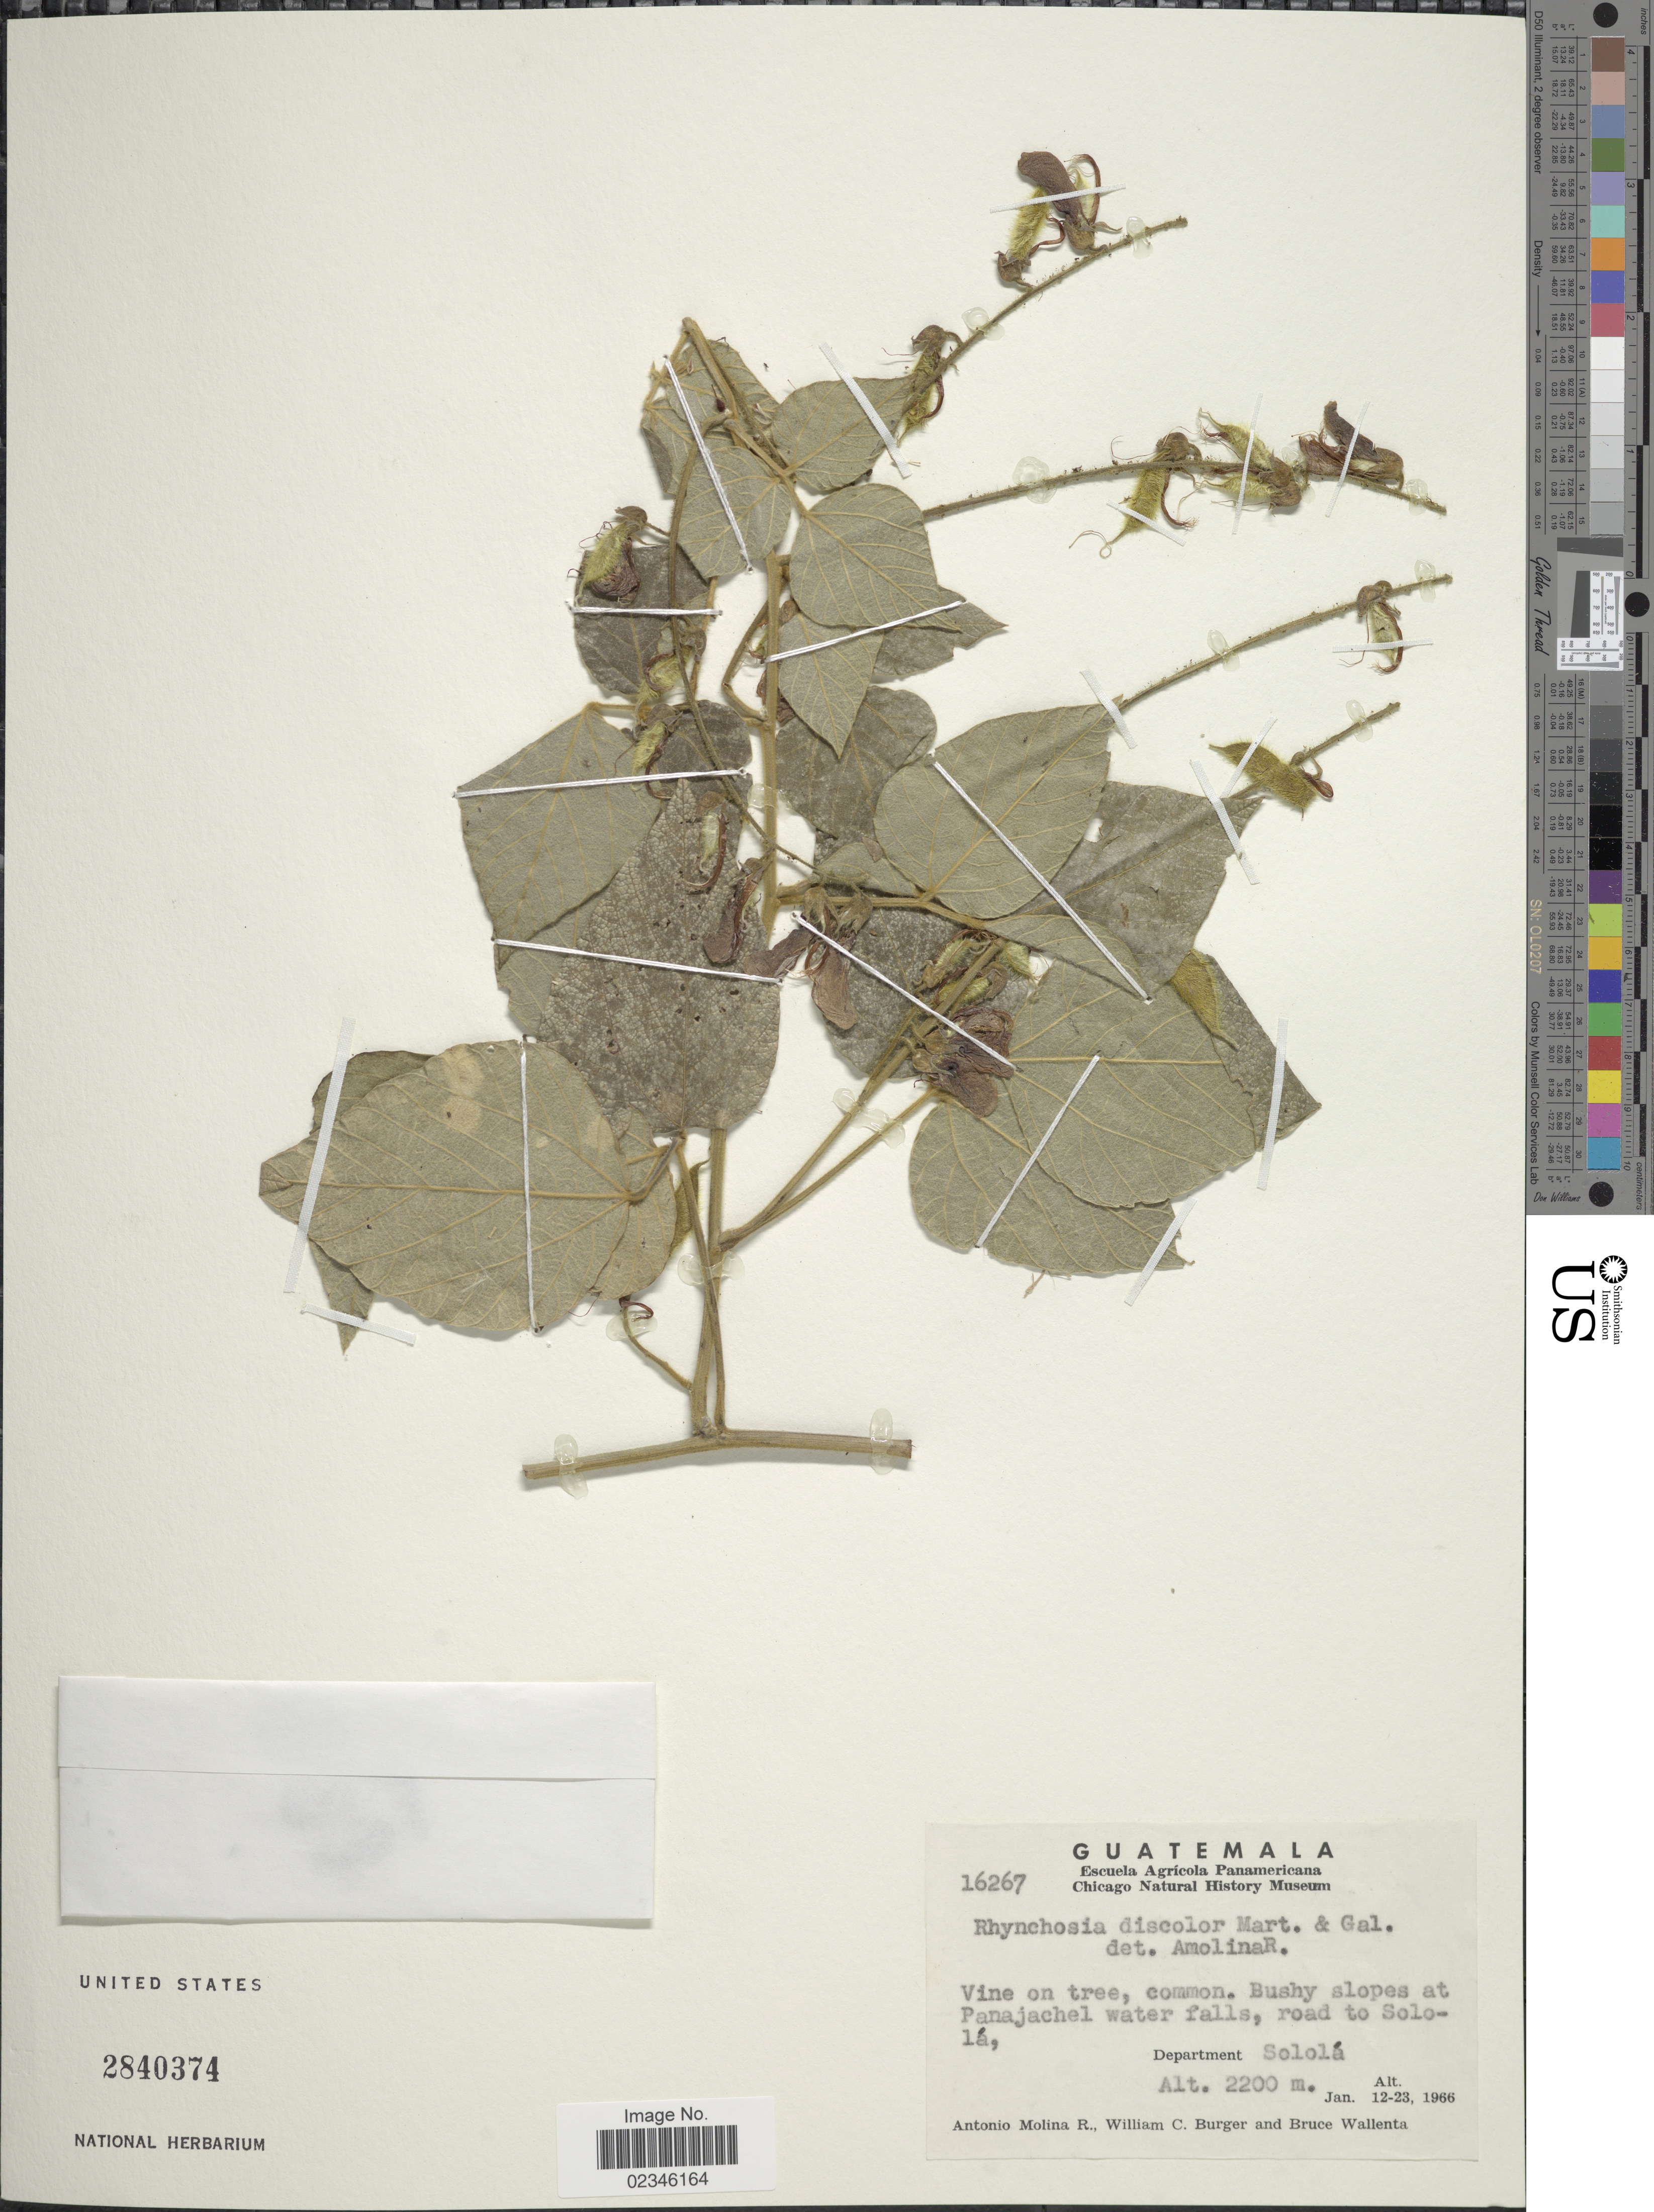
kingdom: Plantae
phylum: Tracheophyta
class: Magnoliopsida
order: Fabales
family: Fabaceae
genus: Rhynchosia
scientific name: Rhynchosia discolor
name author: M. Martens & Galeotti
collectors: A. Molina R., C. William, C. W. Burger & B. Wallenta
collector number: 16267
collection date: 1966-01-12/1966-01-23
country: Guatemala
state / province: Sololá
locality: Bushy slopes at Panajachel water falls, road to Solola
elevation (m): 2200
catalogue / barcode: US 2840374